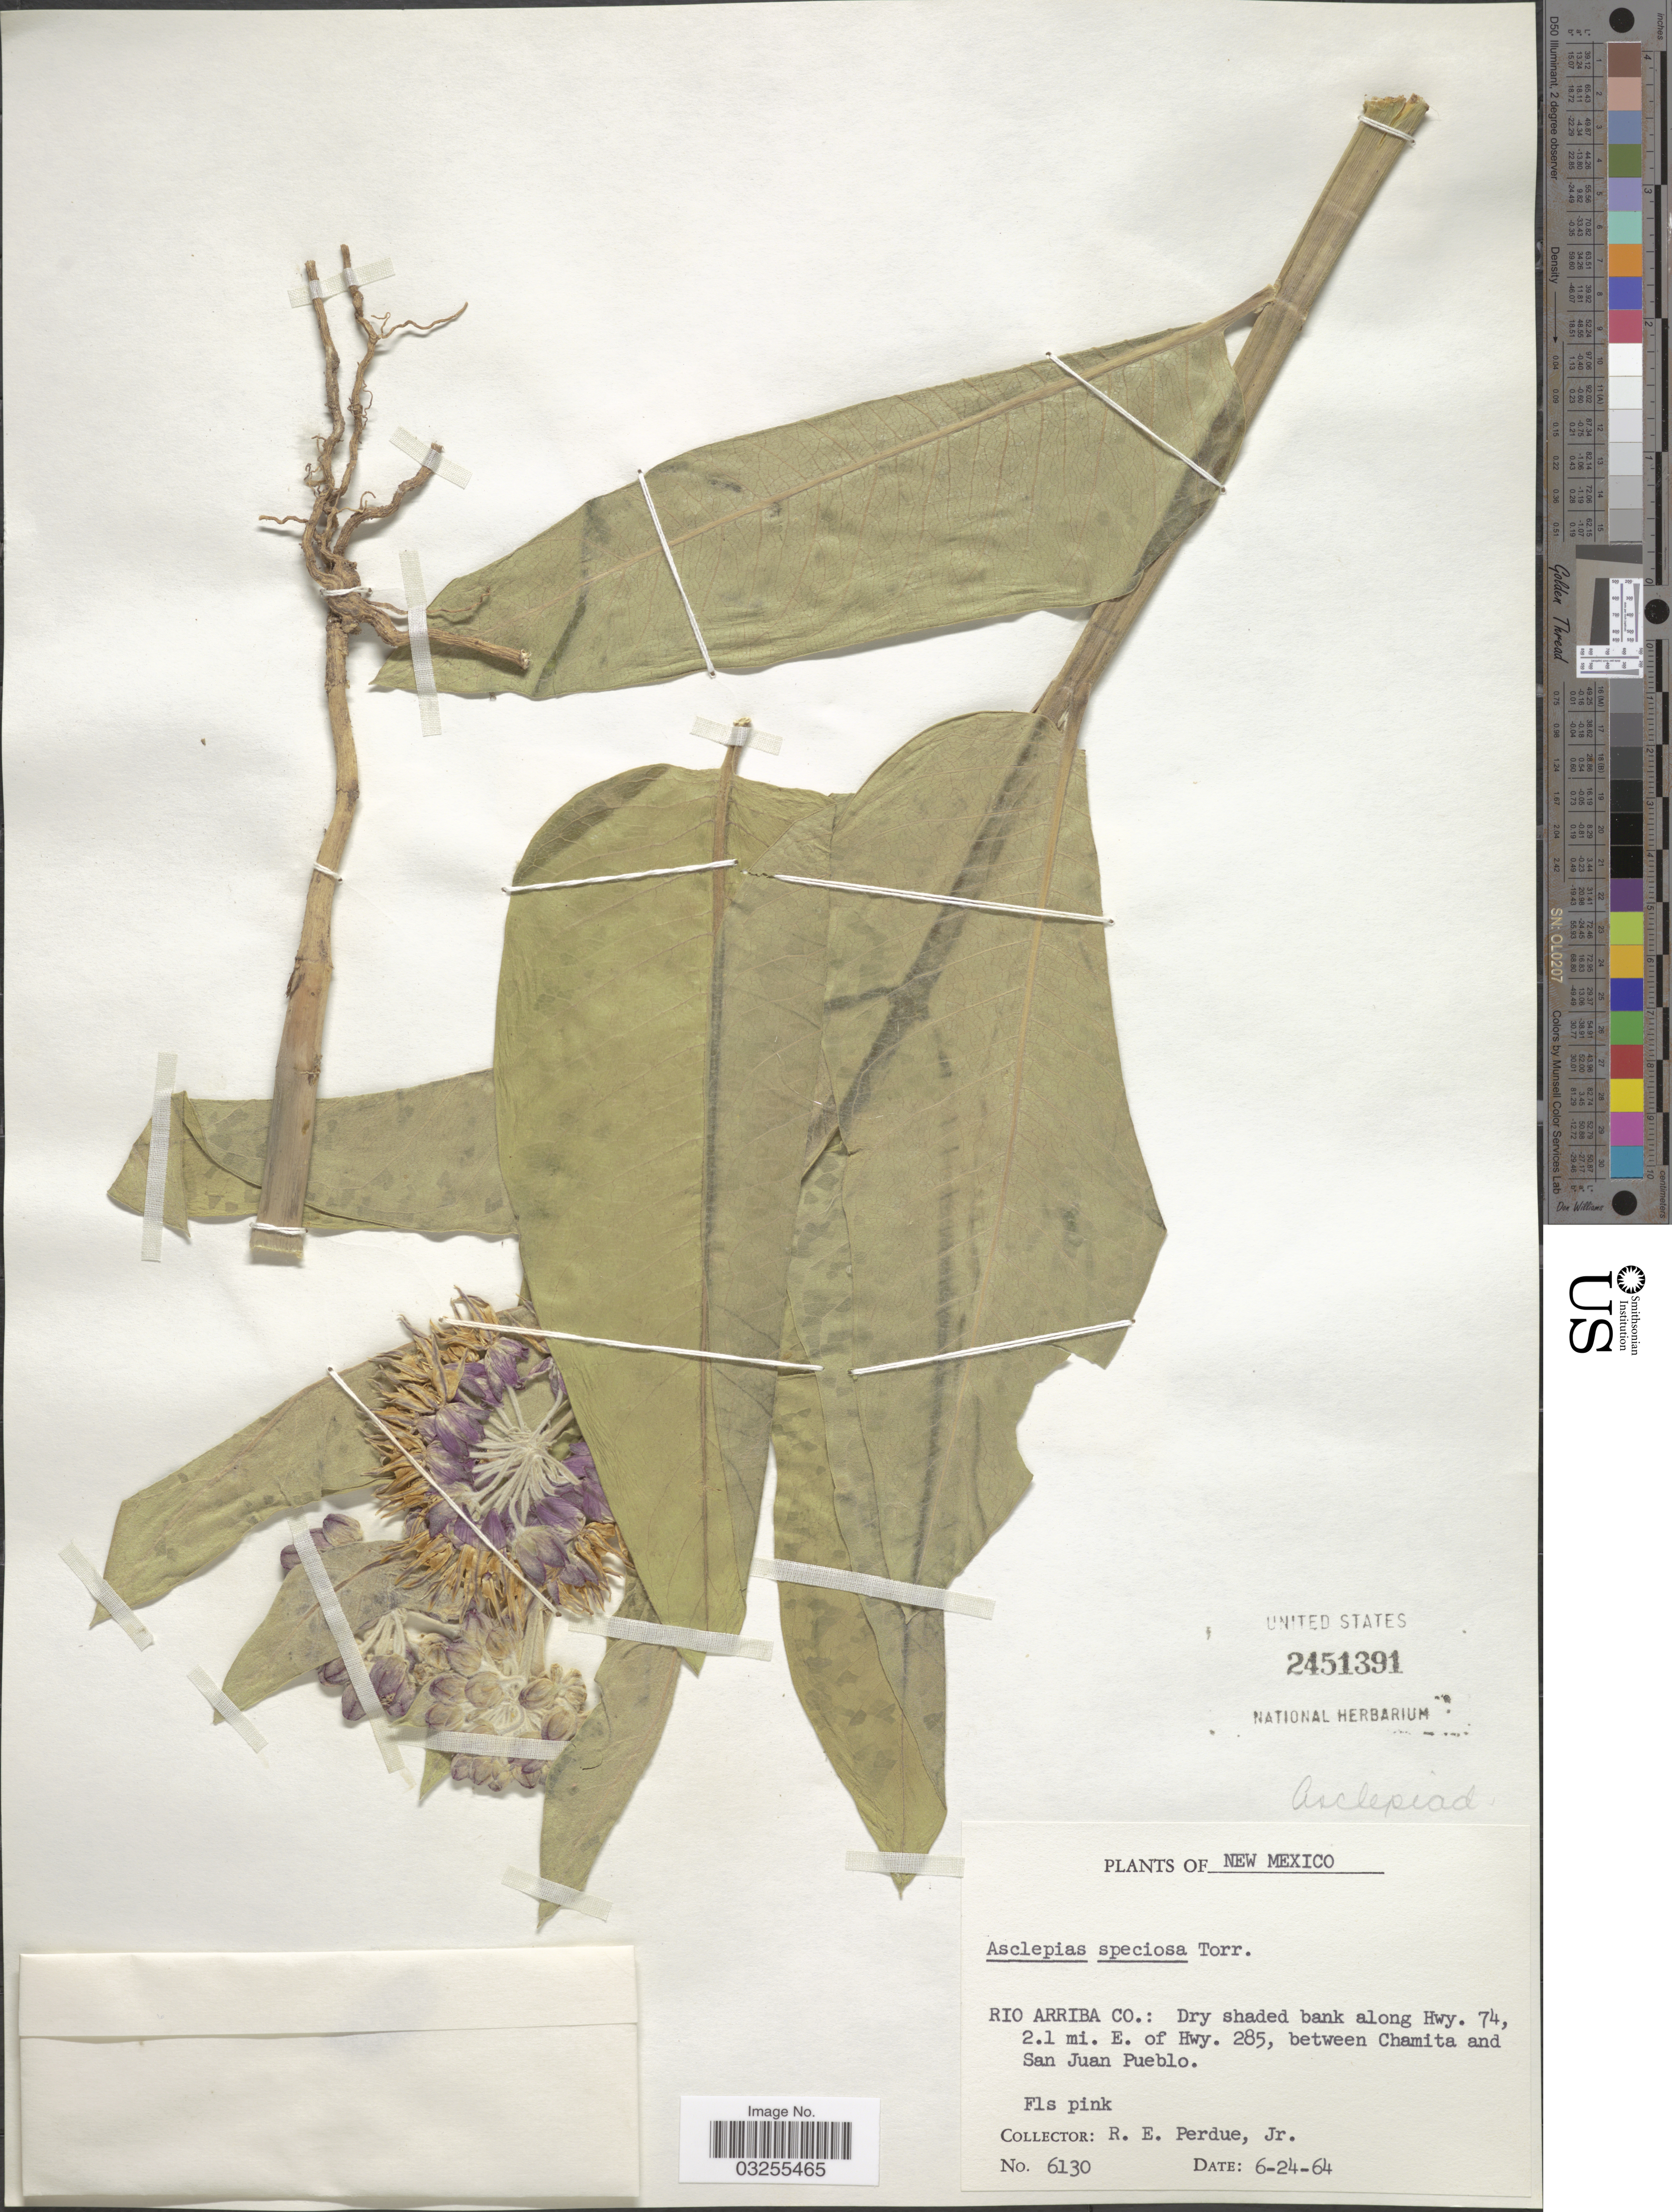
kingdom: Plantae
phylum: Tracheophyta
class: Magnoliopsida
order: Gentianales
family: Apocynaceae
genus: Asclepias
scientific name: Asclepias speciosa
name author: Torr.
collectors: R. E. Perdue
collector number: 6130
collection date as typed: Transcribed d/m/y: 24/6/64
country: United States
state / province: New Mexico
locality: Rio Arriba Co.: Dry shaded bank along Hwy. 74, 2.1 mi. E. of Hwy. 285, between Chamita and San Juan Pueblo.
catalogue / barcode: US 2451391